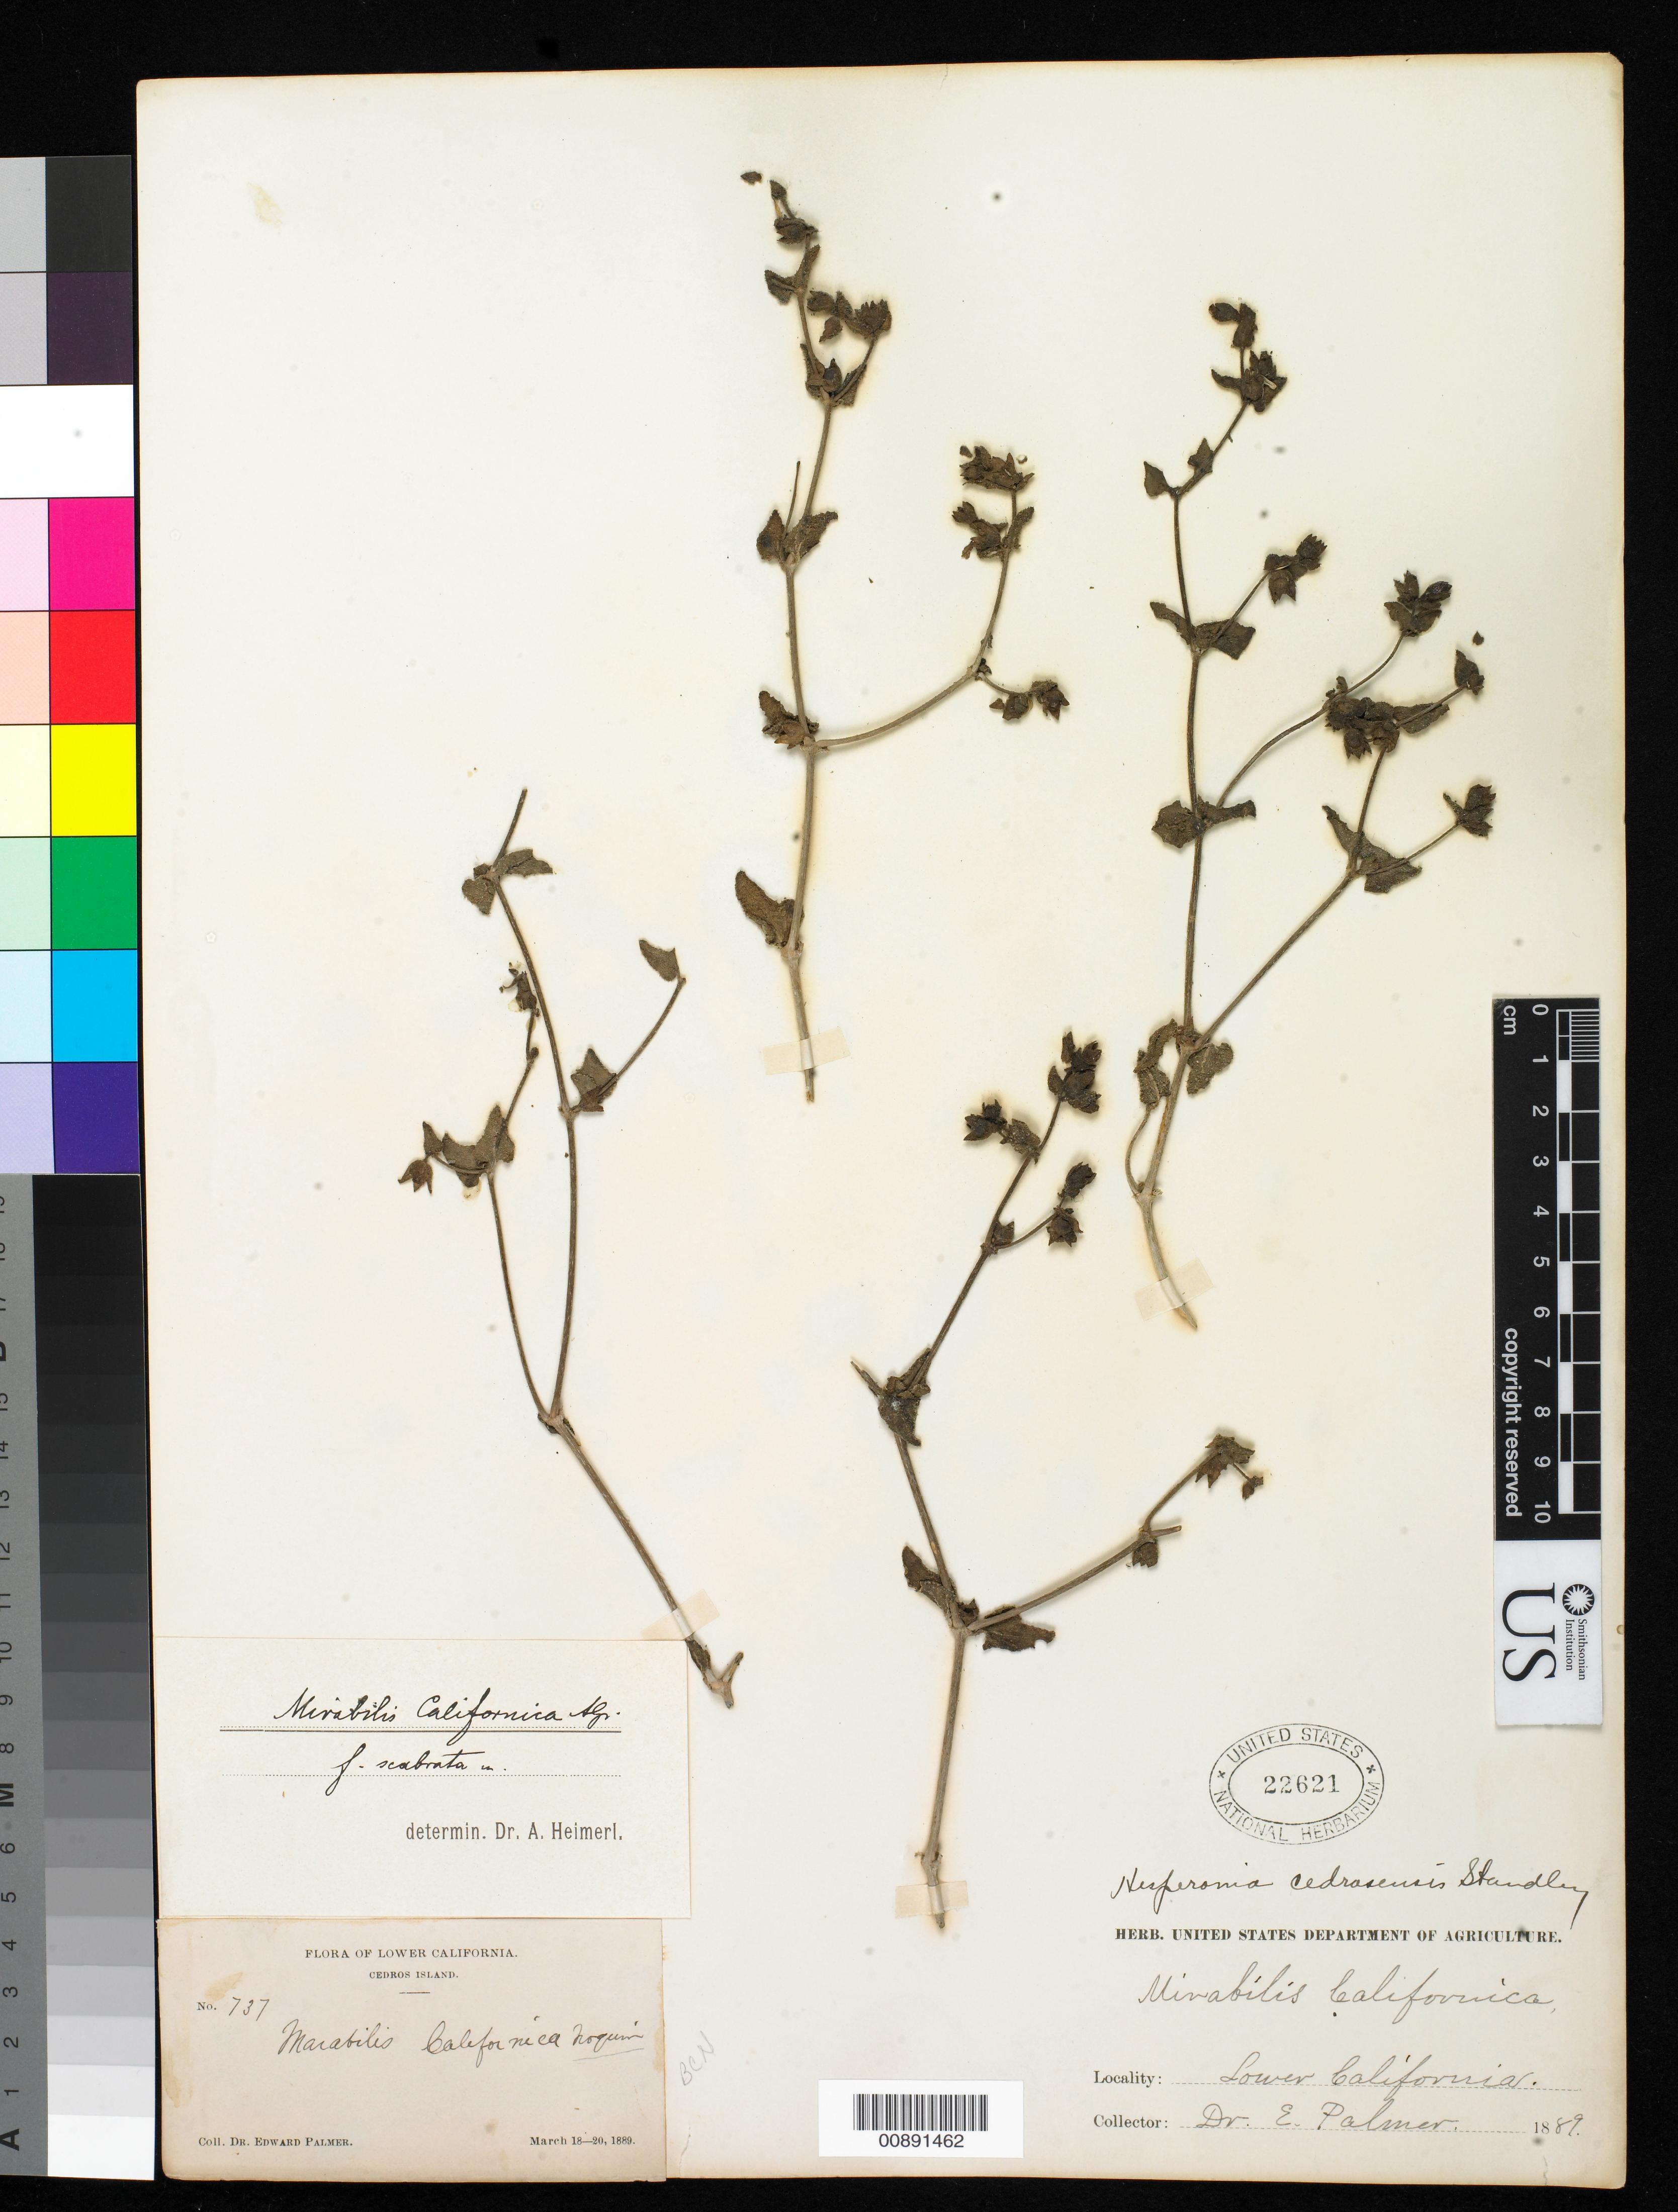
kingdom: Plantae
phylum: Tracheophyta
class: Magnoliopsida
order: Caryophyllales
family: Nyctaginaceae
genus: Mirabilis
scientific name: Mirabilis laevis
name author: (Benth.) Curran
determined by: Strong, Mark T., (BOT), Smithsonian Institution - National Museum of Natural History (UNITED STATES)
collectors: E. Palmer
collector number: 737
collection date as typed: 18 Mar 1889 to 20 Mar 1889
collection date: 1889-03-18/1889-03-20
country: Mexico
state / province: Baja California Norte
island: Cedros I.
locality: Cedros Island, Baja California.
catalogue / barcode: US 22621